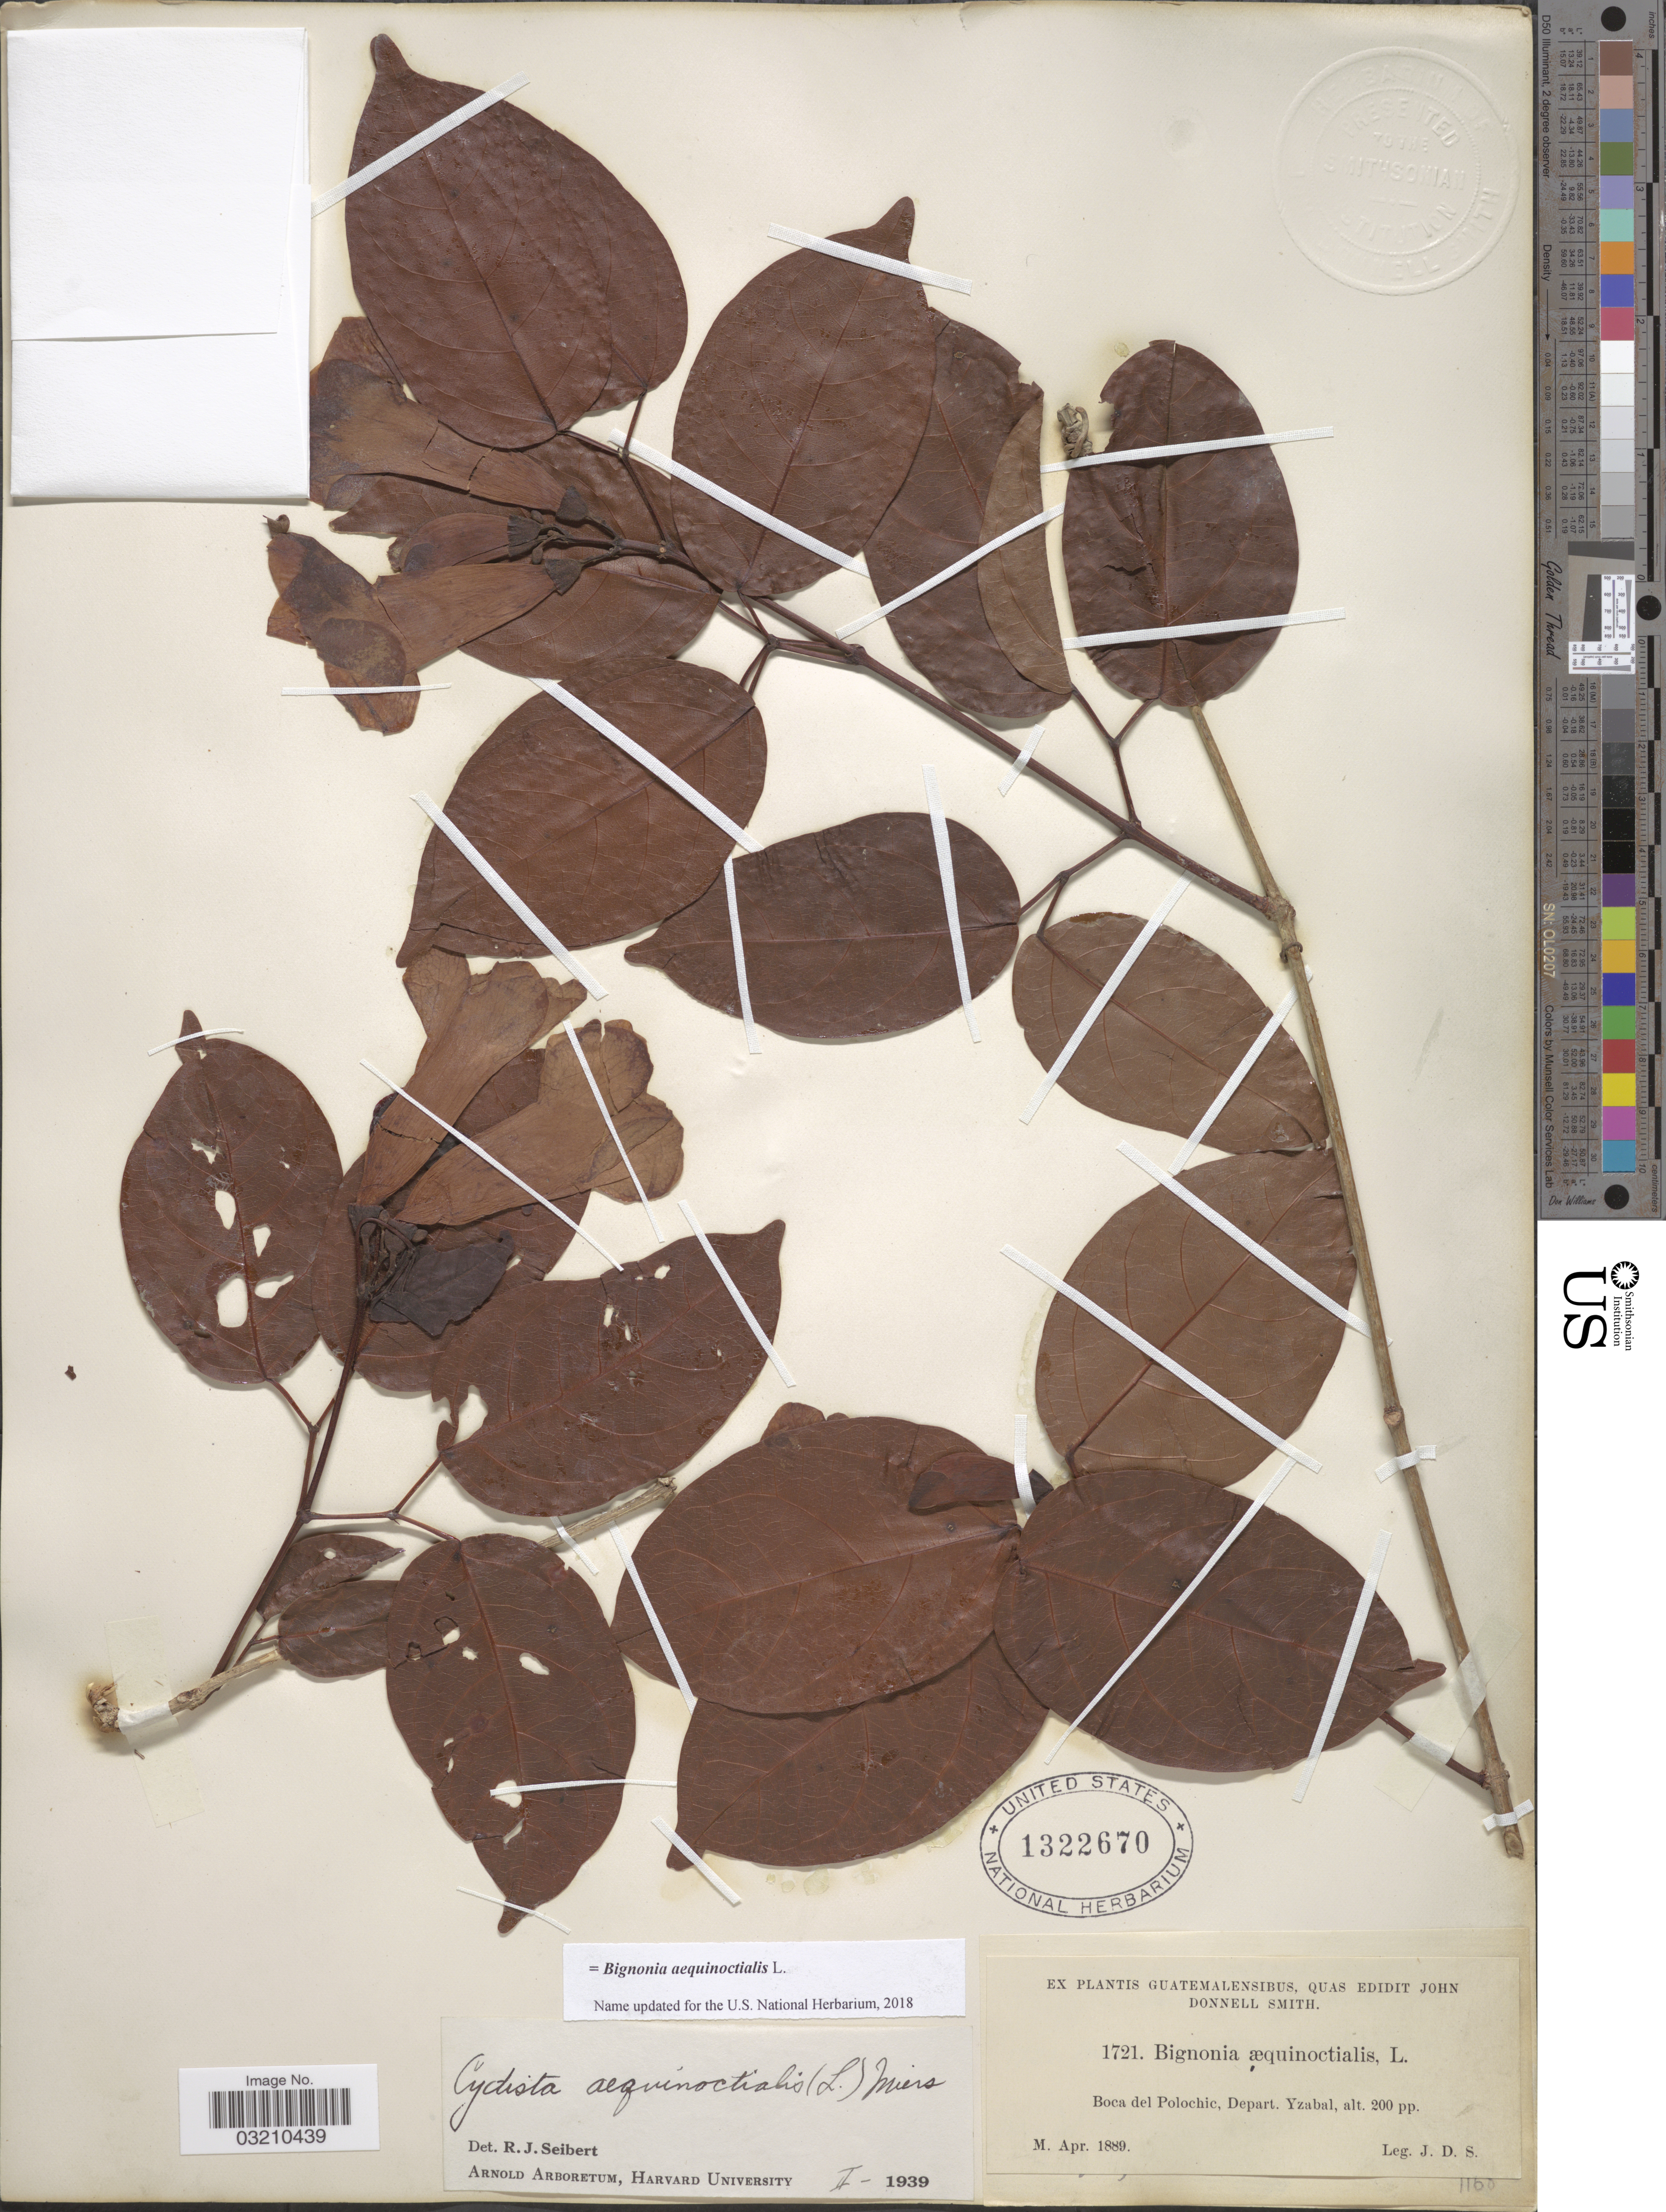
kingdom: Plantae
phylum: Tracheophyta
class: Magnoliopsida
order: Lamiales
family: Bignoniaceae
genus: Bignonia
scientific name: Bignonia aequinoctialis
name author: L.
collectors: J. Donnell Smith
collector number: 1721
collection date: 1889-04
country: Guatemala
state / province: Izabal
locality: Boca del Polochic, Depart. Yzabal.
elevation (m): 61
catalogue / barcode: US 1322670